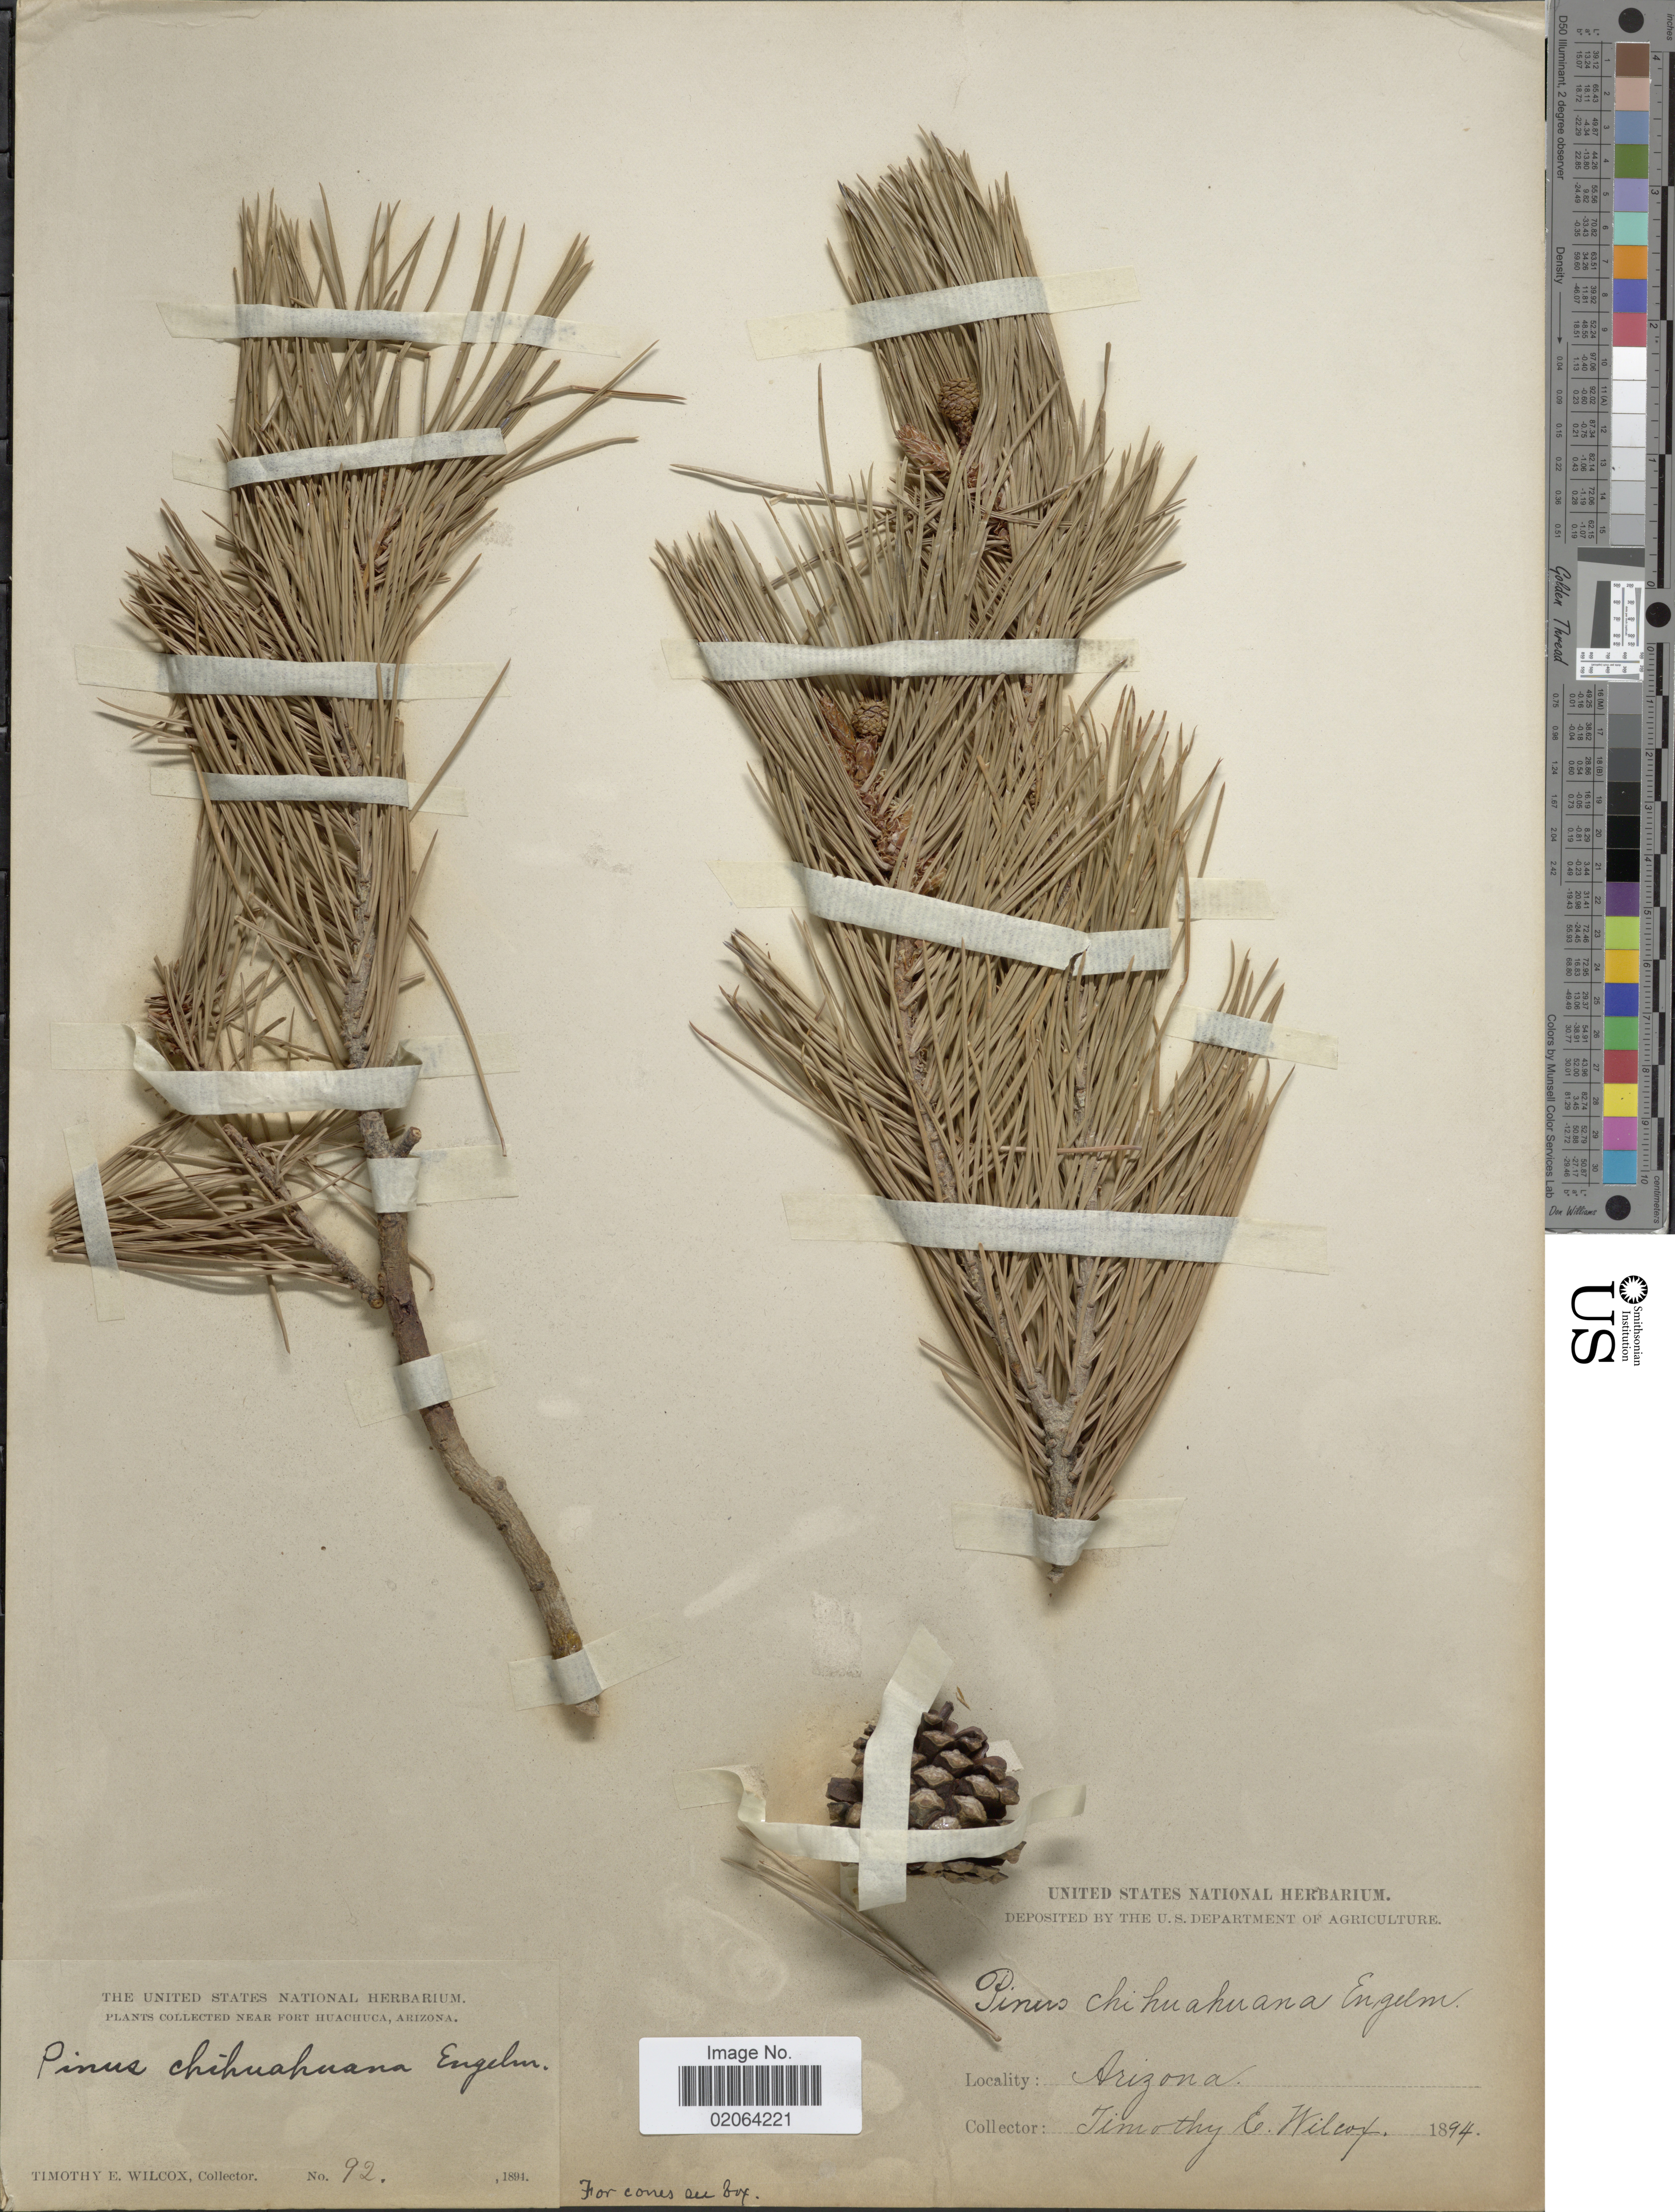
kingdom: Plantae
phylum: Tracheophyta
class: Pinopsida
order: Pinales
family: Pinaceae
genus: Pinus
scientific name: Pinus leiophylla var. chihuahuana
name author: (Engelm.) Shaw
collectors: T. E. Wilcox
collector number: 92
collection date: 1894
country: United States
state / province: Arizona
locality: Near Fort Huachuca.